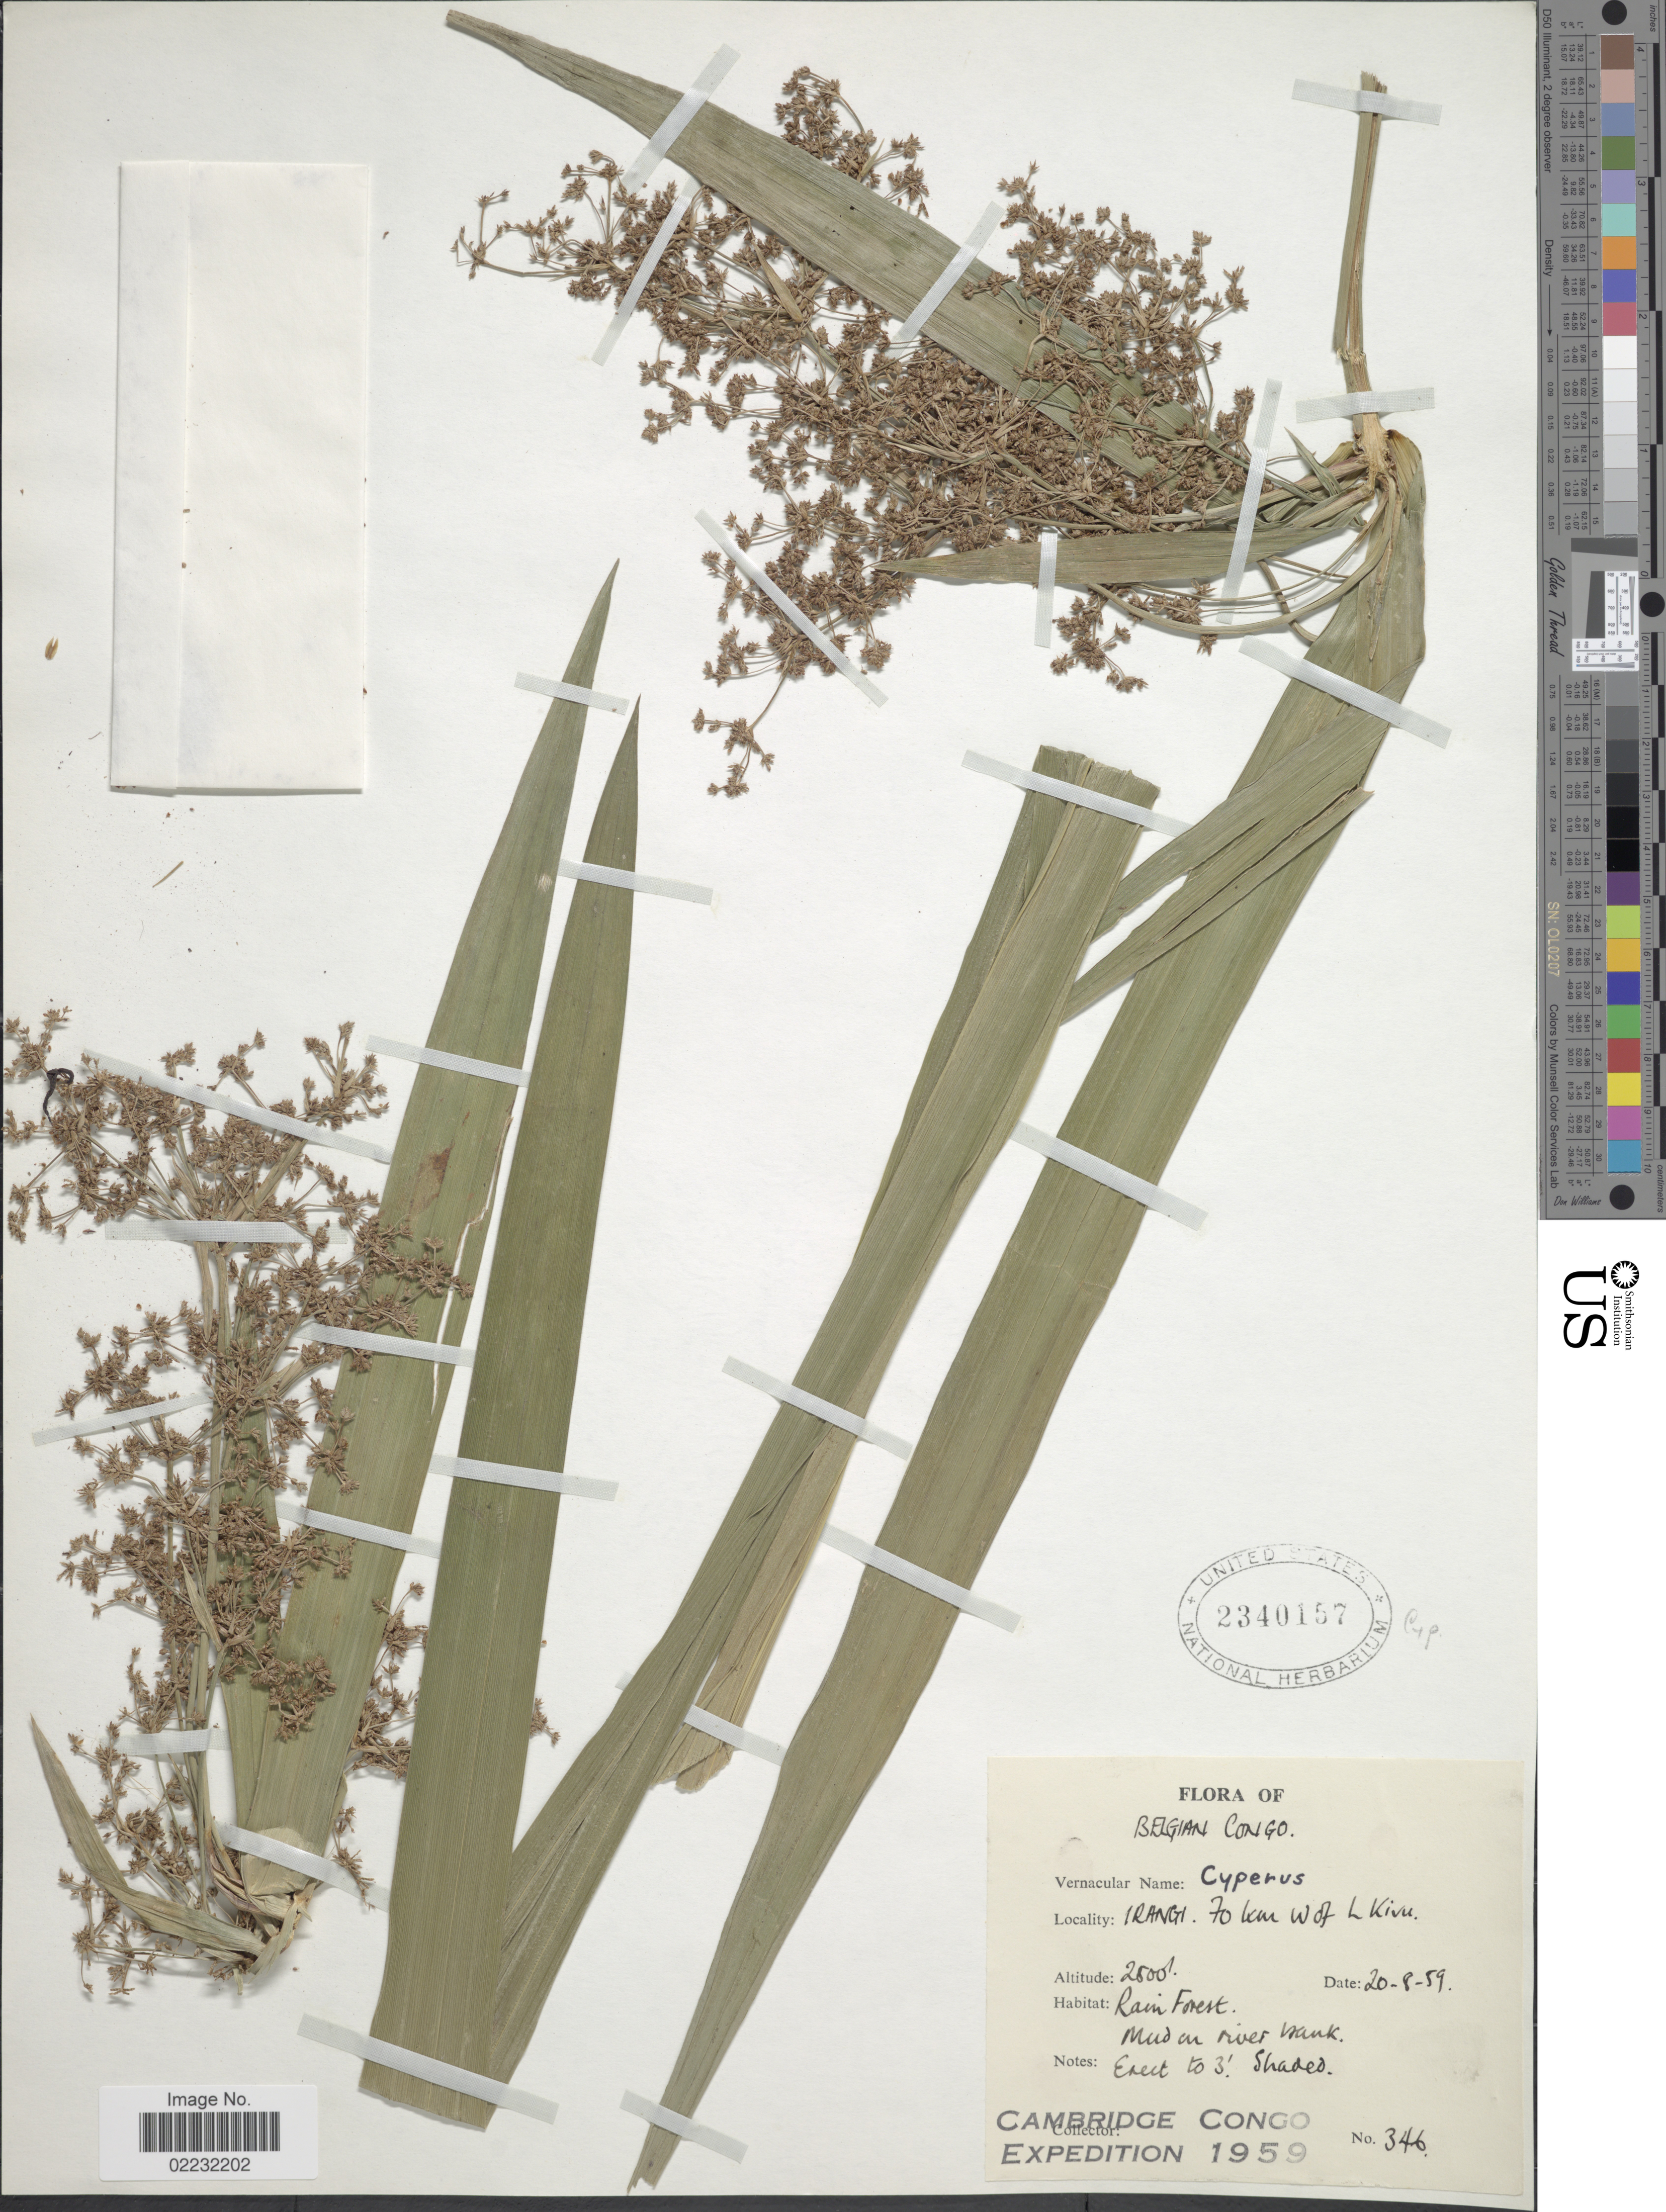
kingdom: Plantae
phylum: Tracheophyta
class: Liliopsida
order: Poales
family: Cyperaceae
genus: Cyperus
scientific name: Cyperus diffusus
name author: Vahl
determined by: Strong, Mark T., (BOT), Smithsonian Institution - National Museum of Natural History (UNITED STATES)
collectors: Cambridge Congo Expedition 1959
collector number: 346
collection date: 1959-08-20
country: Congo, Democratic Republic of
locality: Belgian Congo, Irangi, 70 km W of Kivu, rain forest, mud on river bank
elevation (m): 762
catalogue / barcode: US 2340157